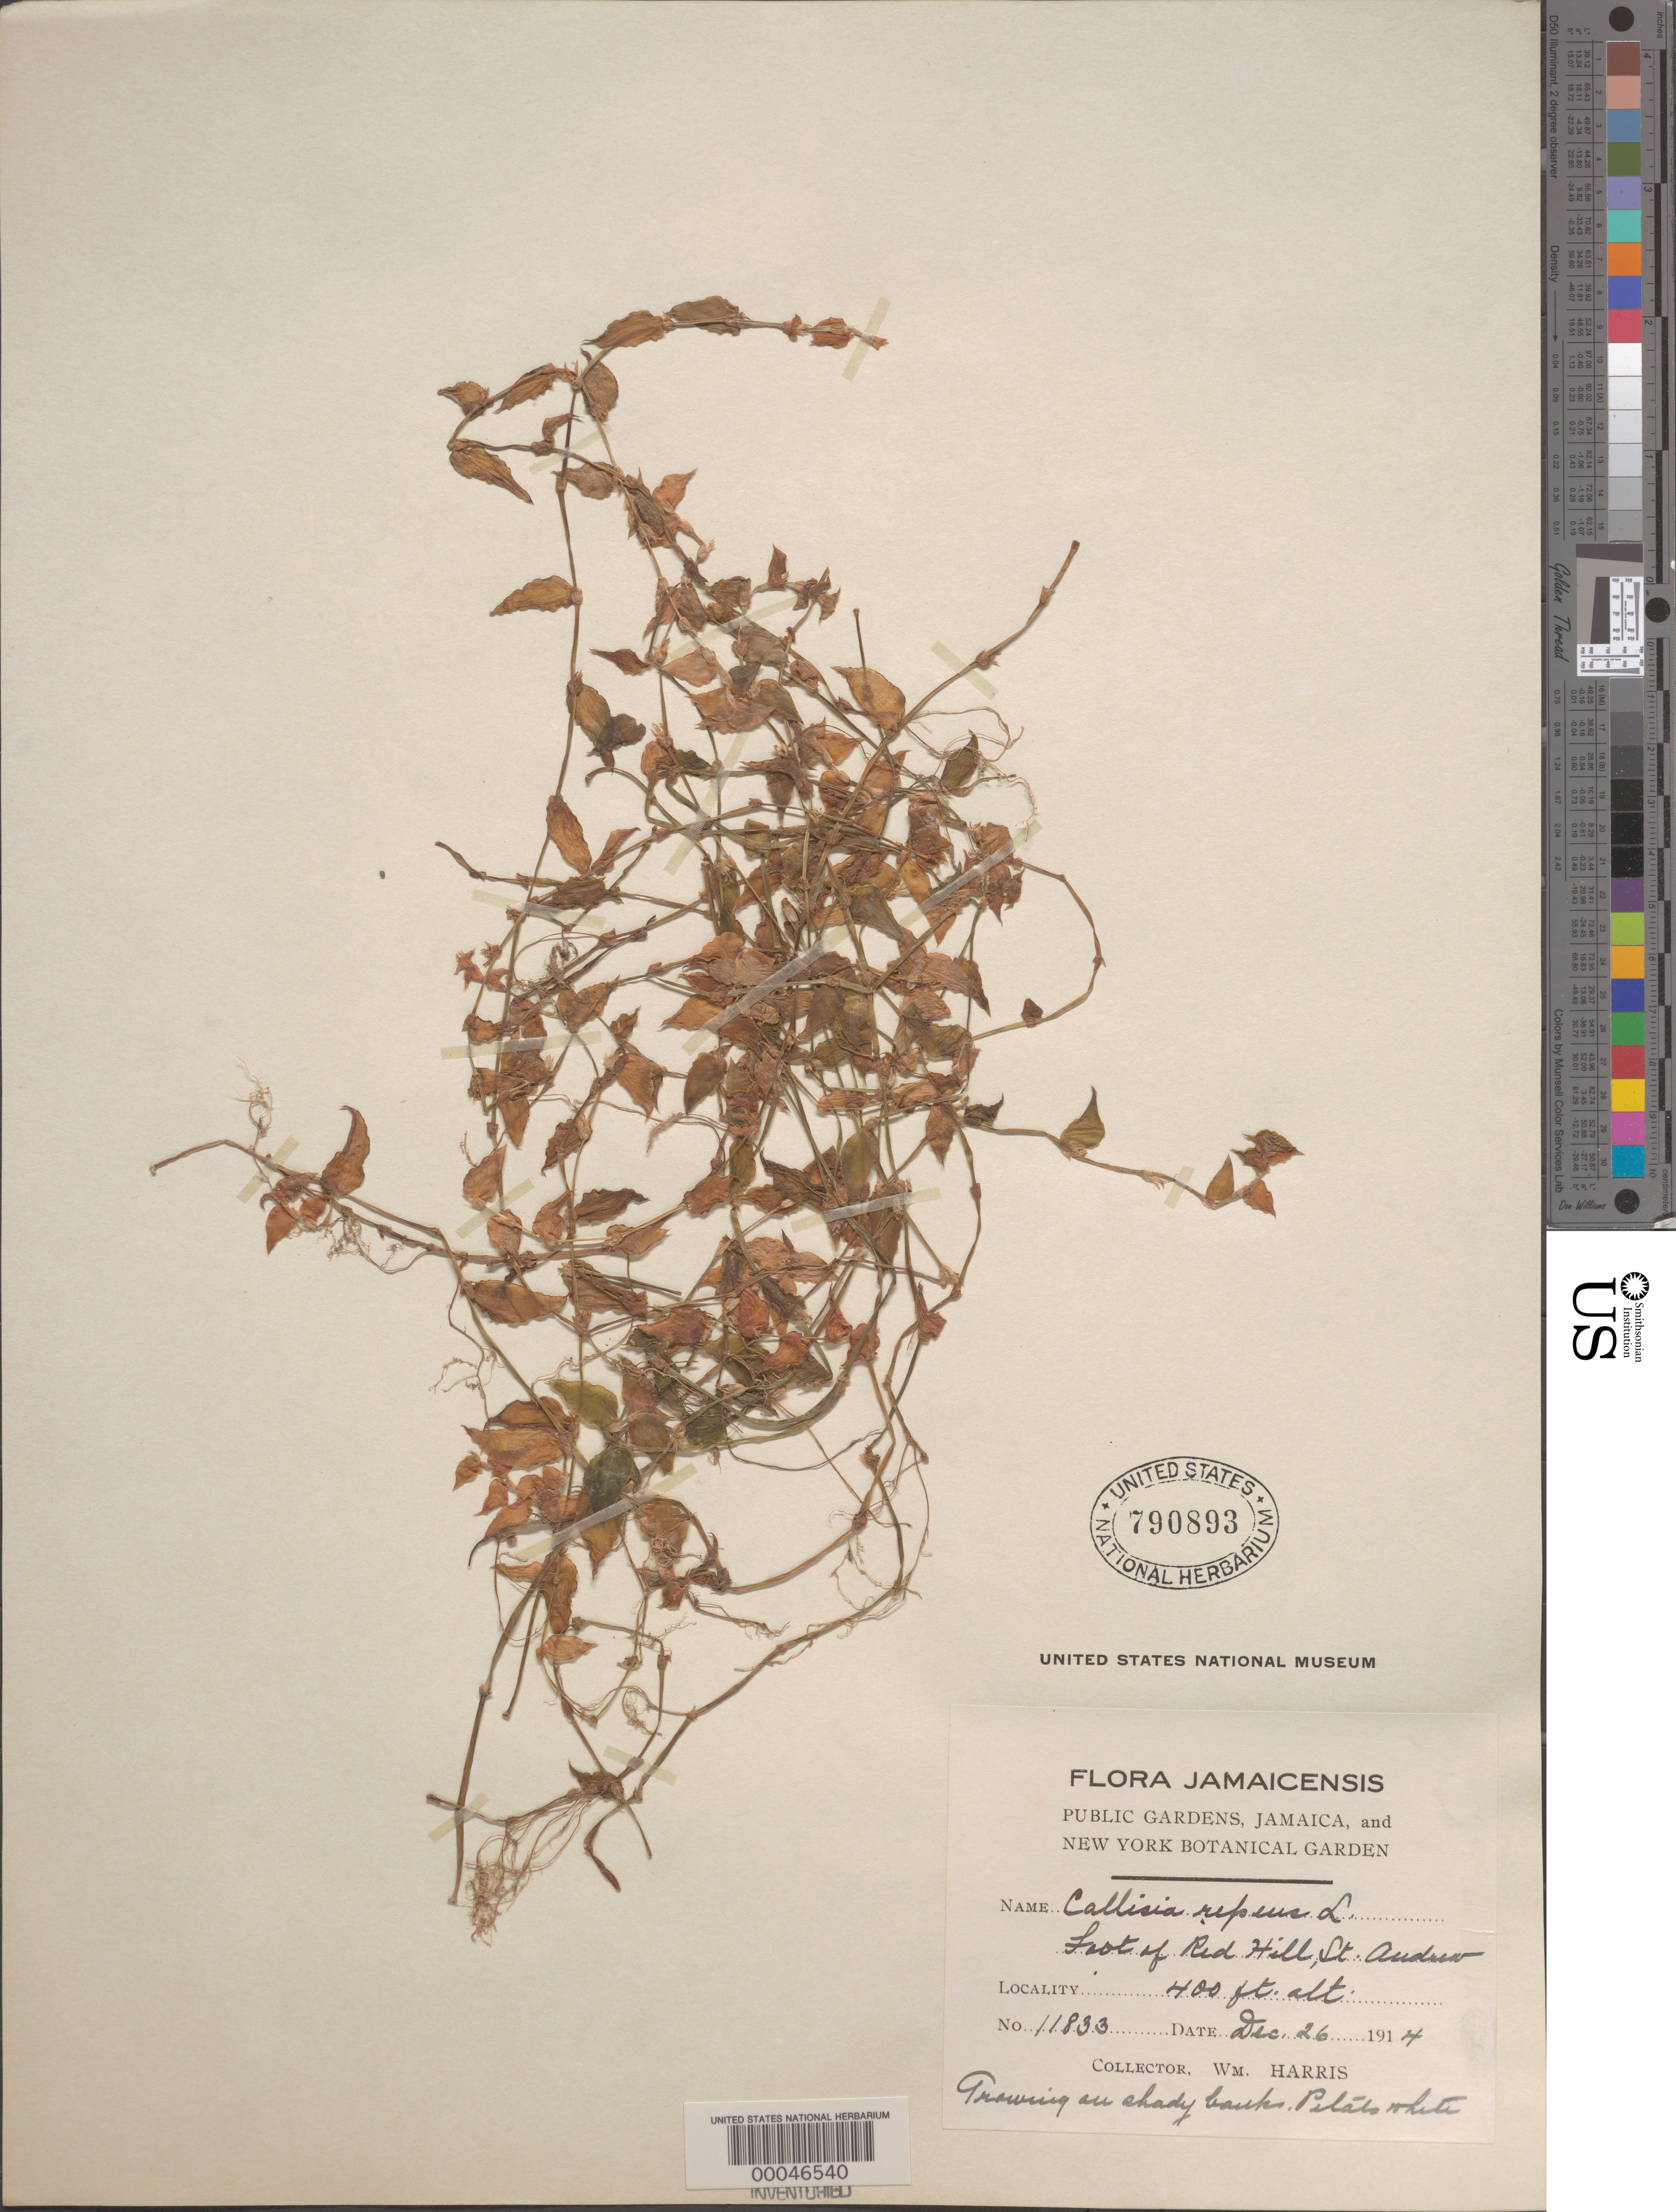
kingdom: Plantae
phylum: Tracheophyta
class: Liliopsida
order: Commelinales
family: Commelinaceae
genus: Callisia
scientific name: Callisia repens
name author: (Jacq.) L.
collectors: W. H. Harris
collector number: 11833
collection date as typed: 26 Dec 1914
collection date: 1914-12-26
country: Jamaica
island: Greater Antilles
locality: Red hill, st. andrew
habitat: Shady banks, hillside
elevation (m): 400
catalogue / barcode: US 790893